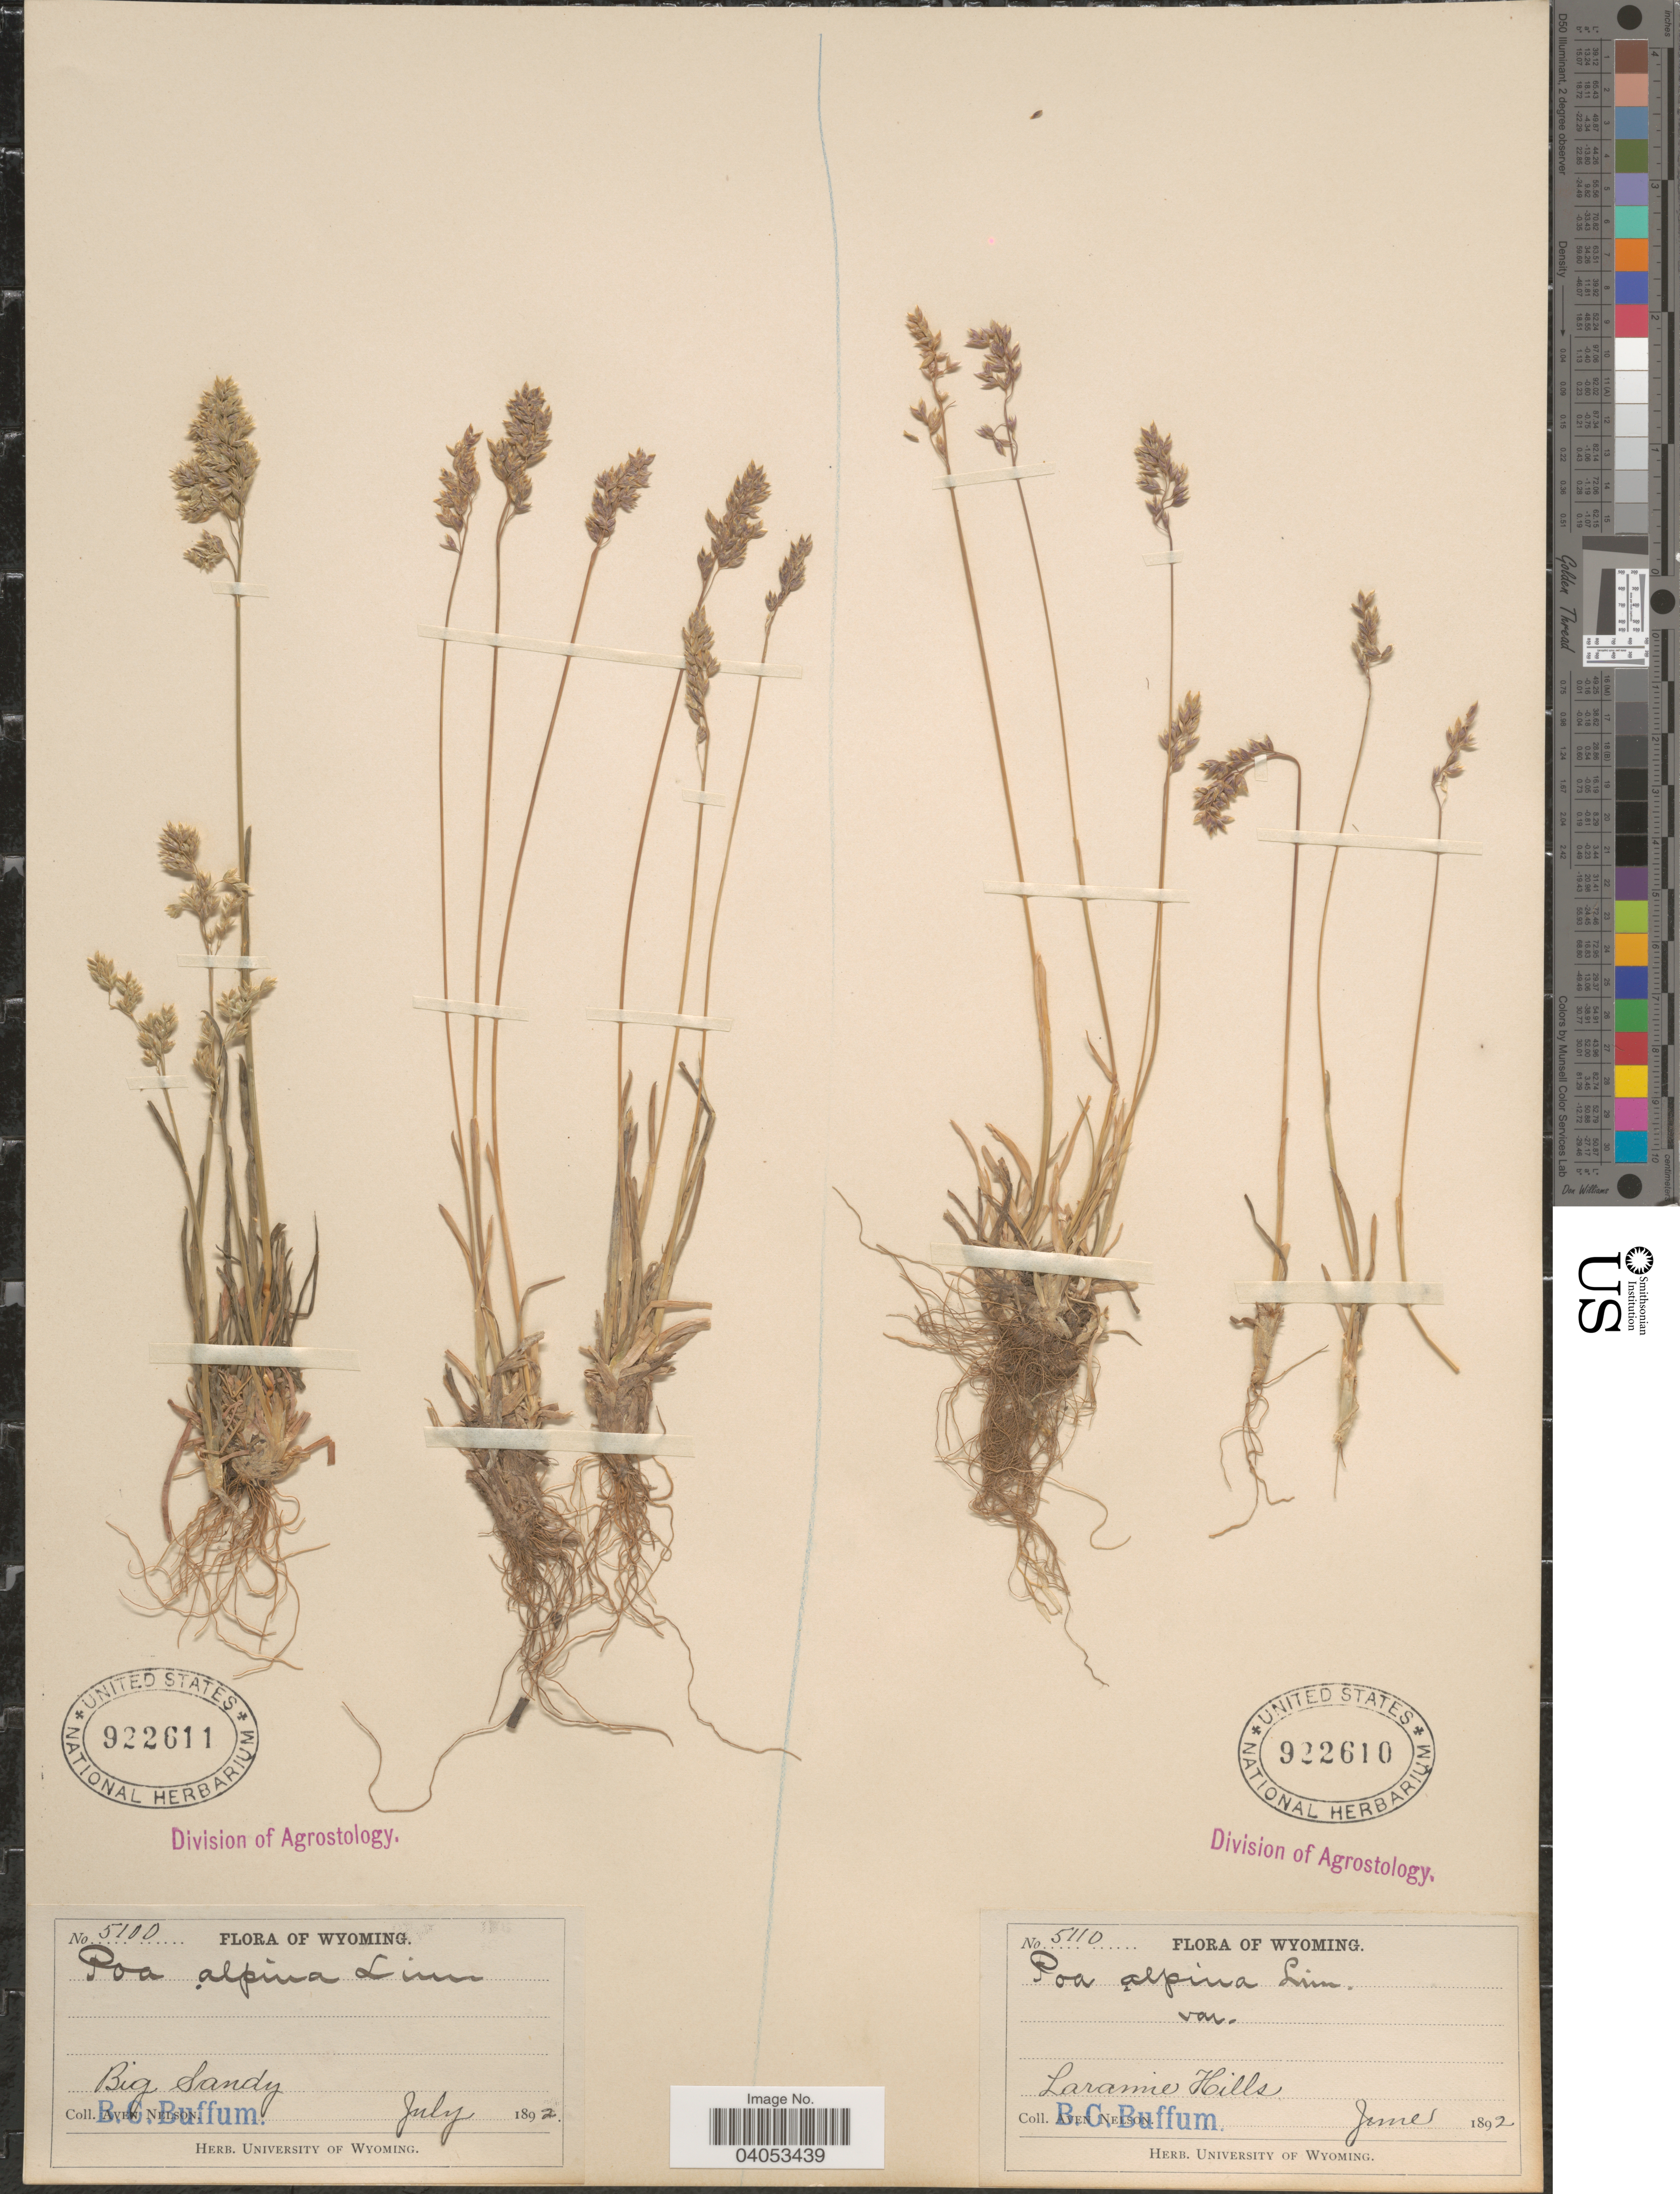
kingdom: Plantae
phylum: Tracheophyta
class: Liliopsida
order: Poales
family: Poaceae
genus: Poa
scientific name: Poa alpina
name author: L.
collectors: B. Buffum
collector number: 5110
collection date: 1892-06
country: United States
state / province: Wyoming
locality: Laramie Hills.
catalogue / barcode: US 922610-2